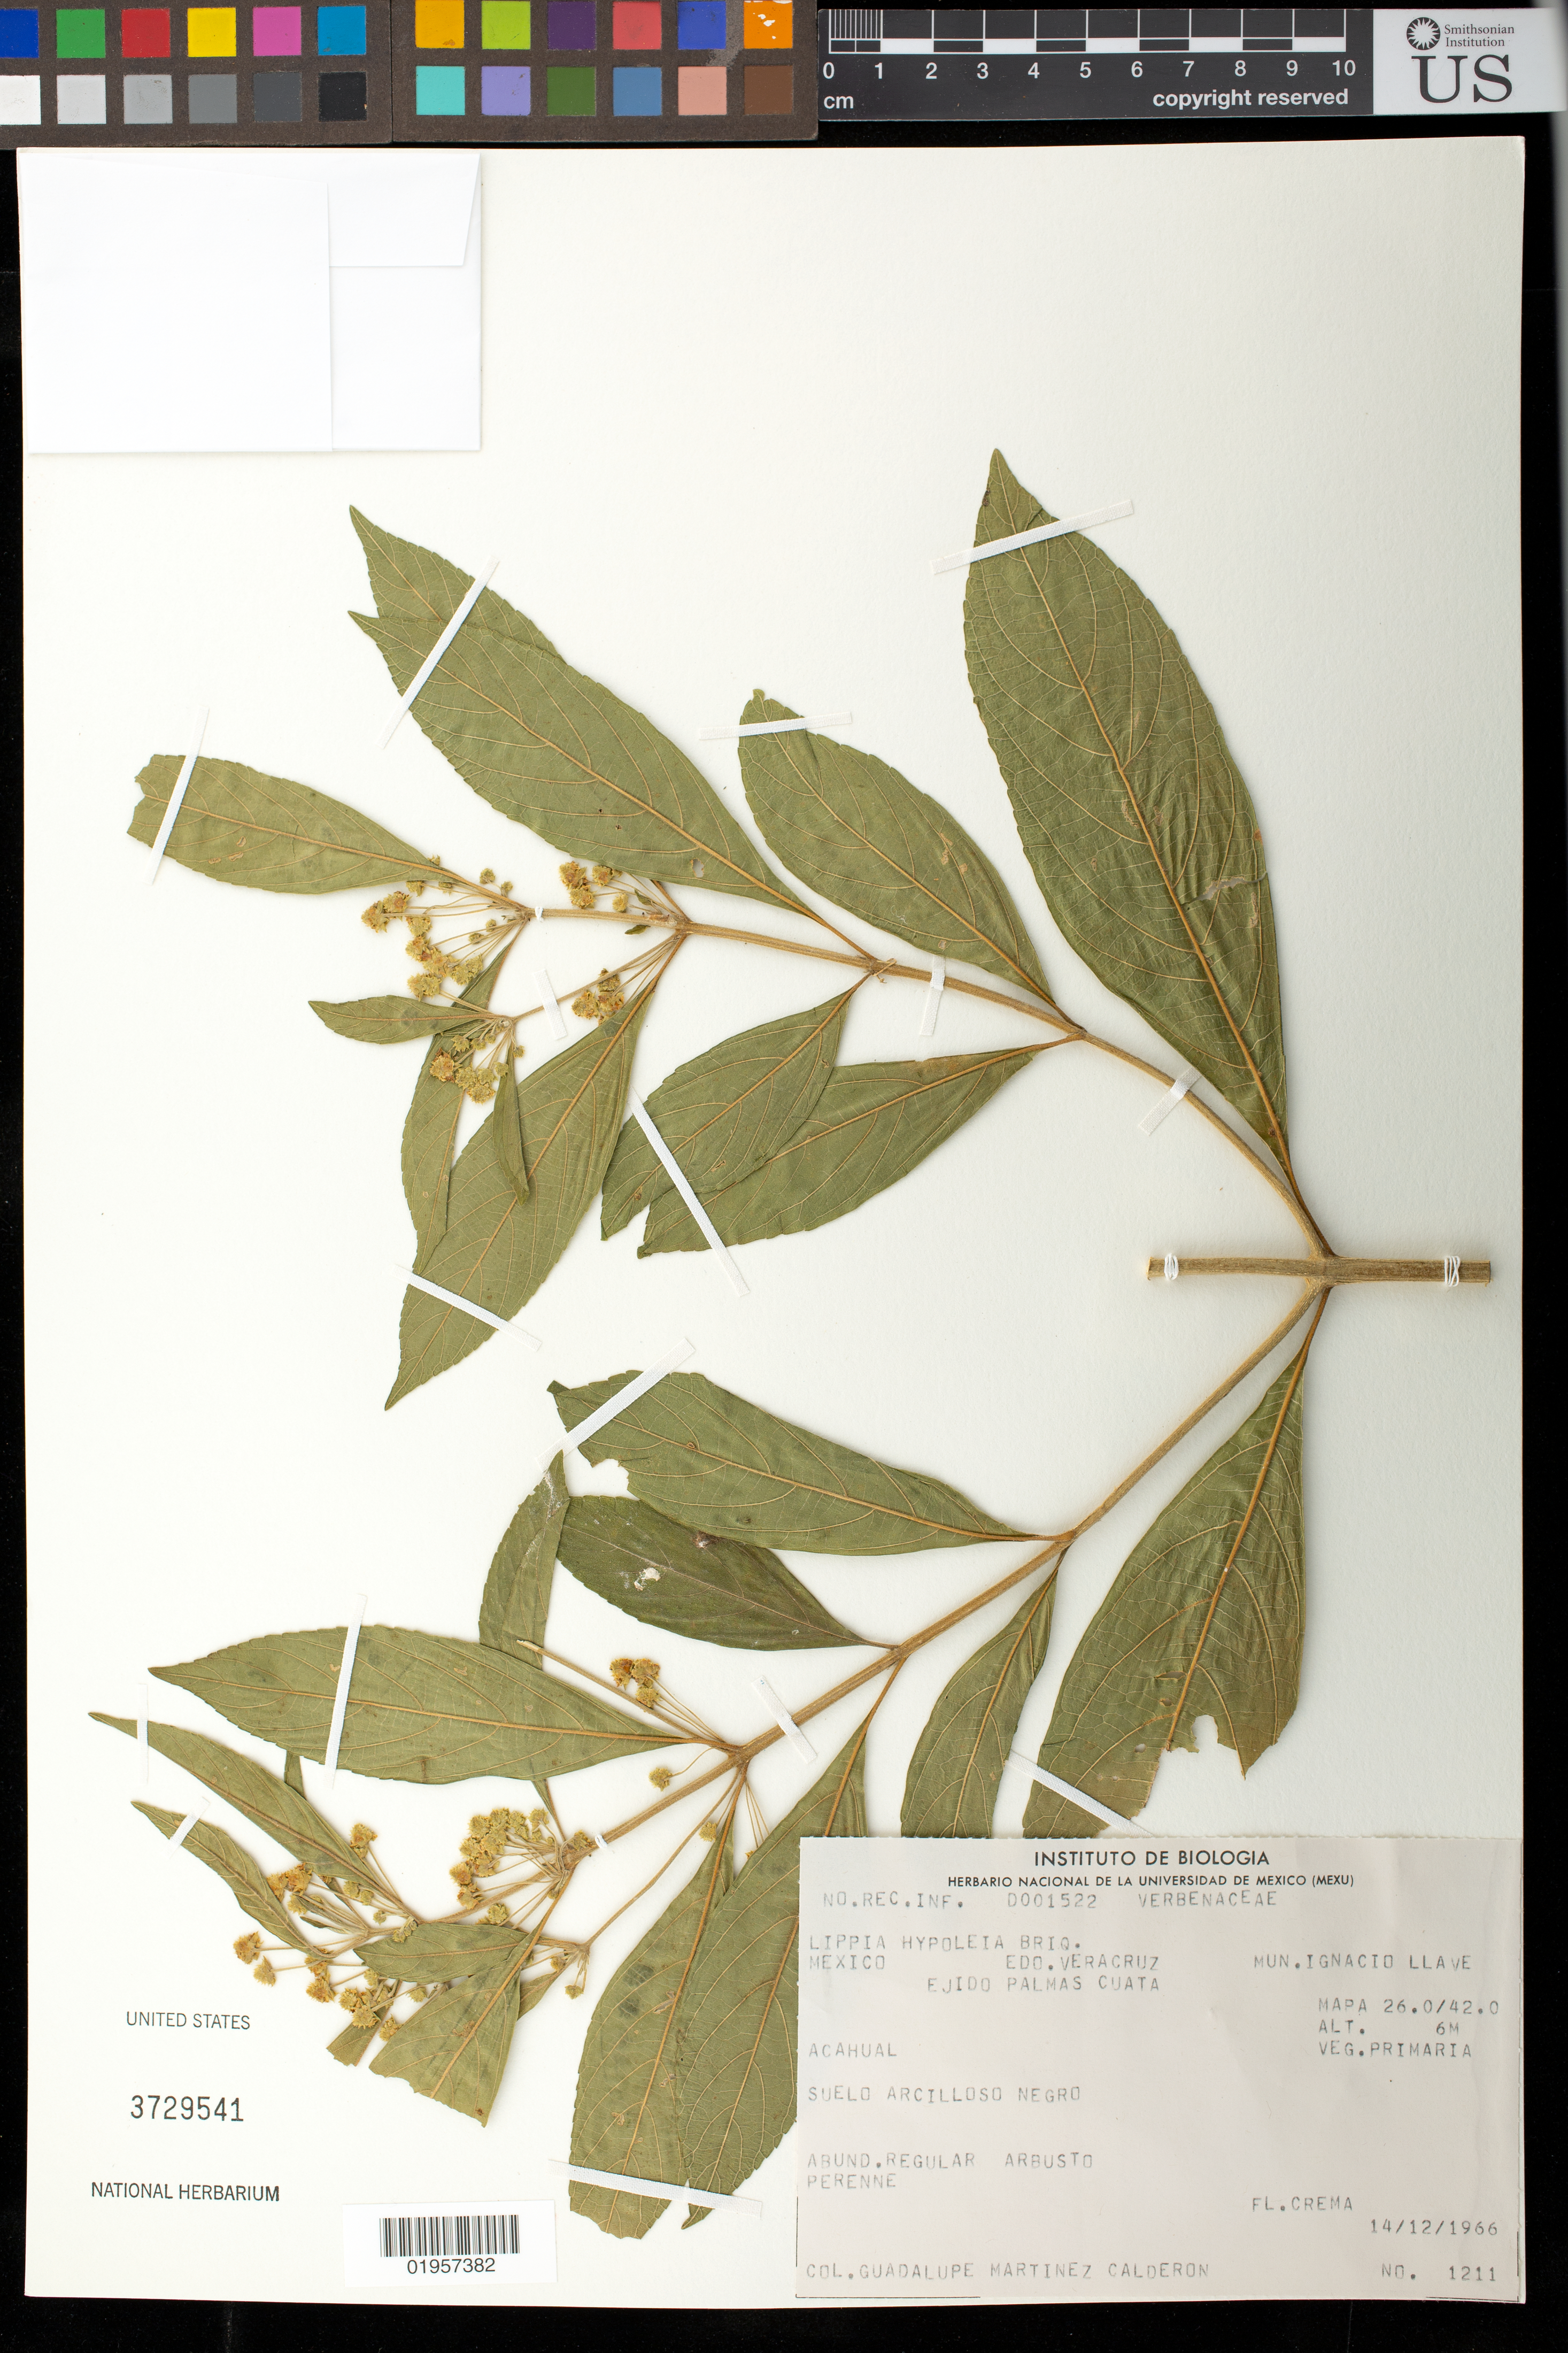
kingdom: Plantae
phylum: Tracheophyta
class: Magnoliopsida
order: Lamiales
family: Verbenaceae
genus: Lippia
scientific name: Lippia hypoleia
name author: Briq.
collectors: G. Martínez Calderón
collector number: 1211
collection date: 1966-12-14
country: Mexico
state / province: Veracruz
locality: Edo. Veracruz, Mun. Ignacio Llave, Ejido Palmas Cuata, Acahual, Suelo Arcilloso Negro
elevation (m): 6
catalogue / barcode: US 3729541